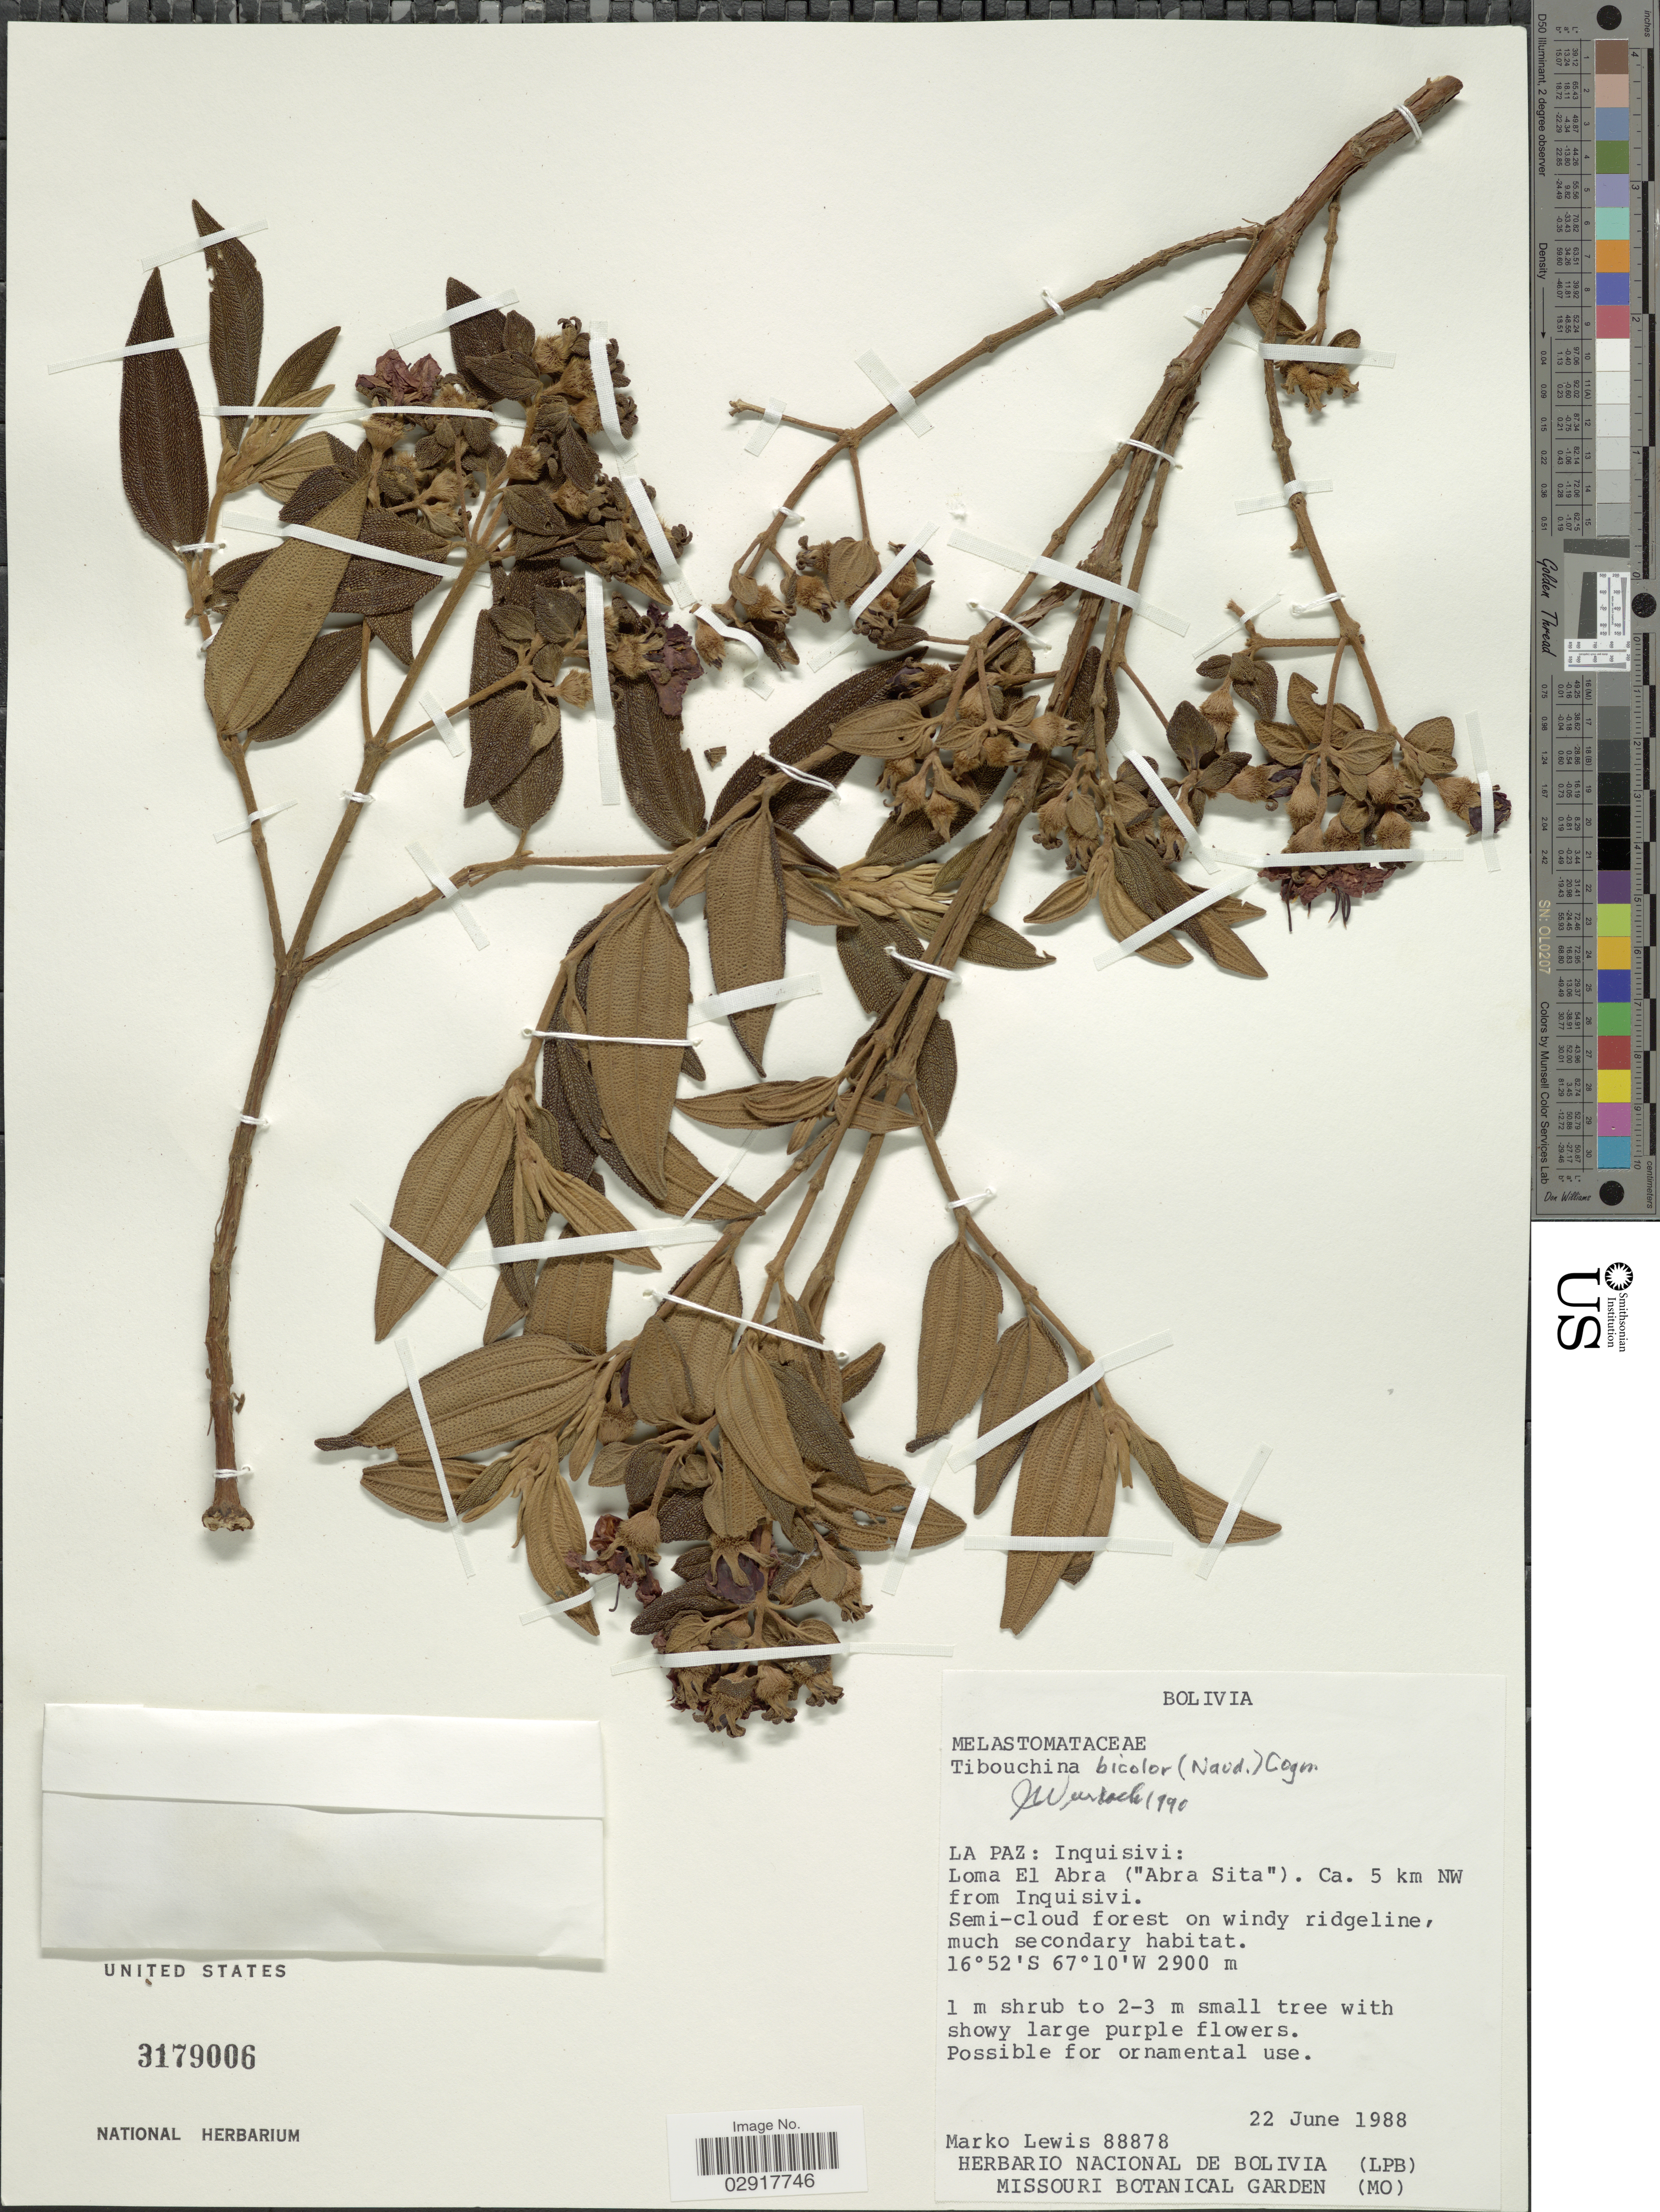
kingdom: Plantae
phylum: Tracheophyta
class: Magnoliopsida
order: Myrtales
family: Melastomataceae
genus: Tibouchina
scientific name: Tibouchina bicolor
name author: (Naudin) Cogn.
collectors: M. A. Lewis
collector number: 88878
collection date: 1988-06-22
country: Bolivia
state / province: La Paz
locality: Inquisivi: Loma El Abra ("Abra Sita"). Ca. 5 km NW from Inquisivi.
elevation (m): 2900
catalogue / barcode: US 3179006